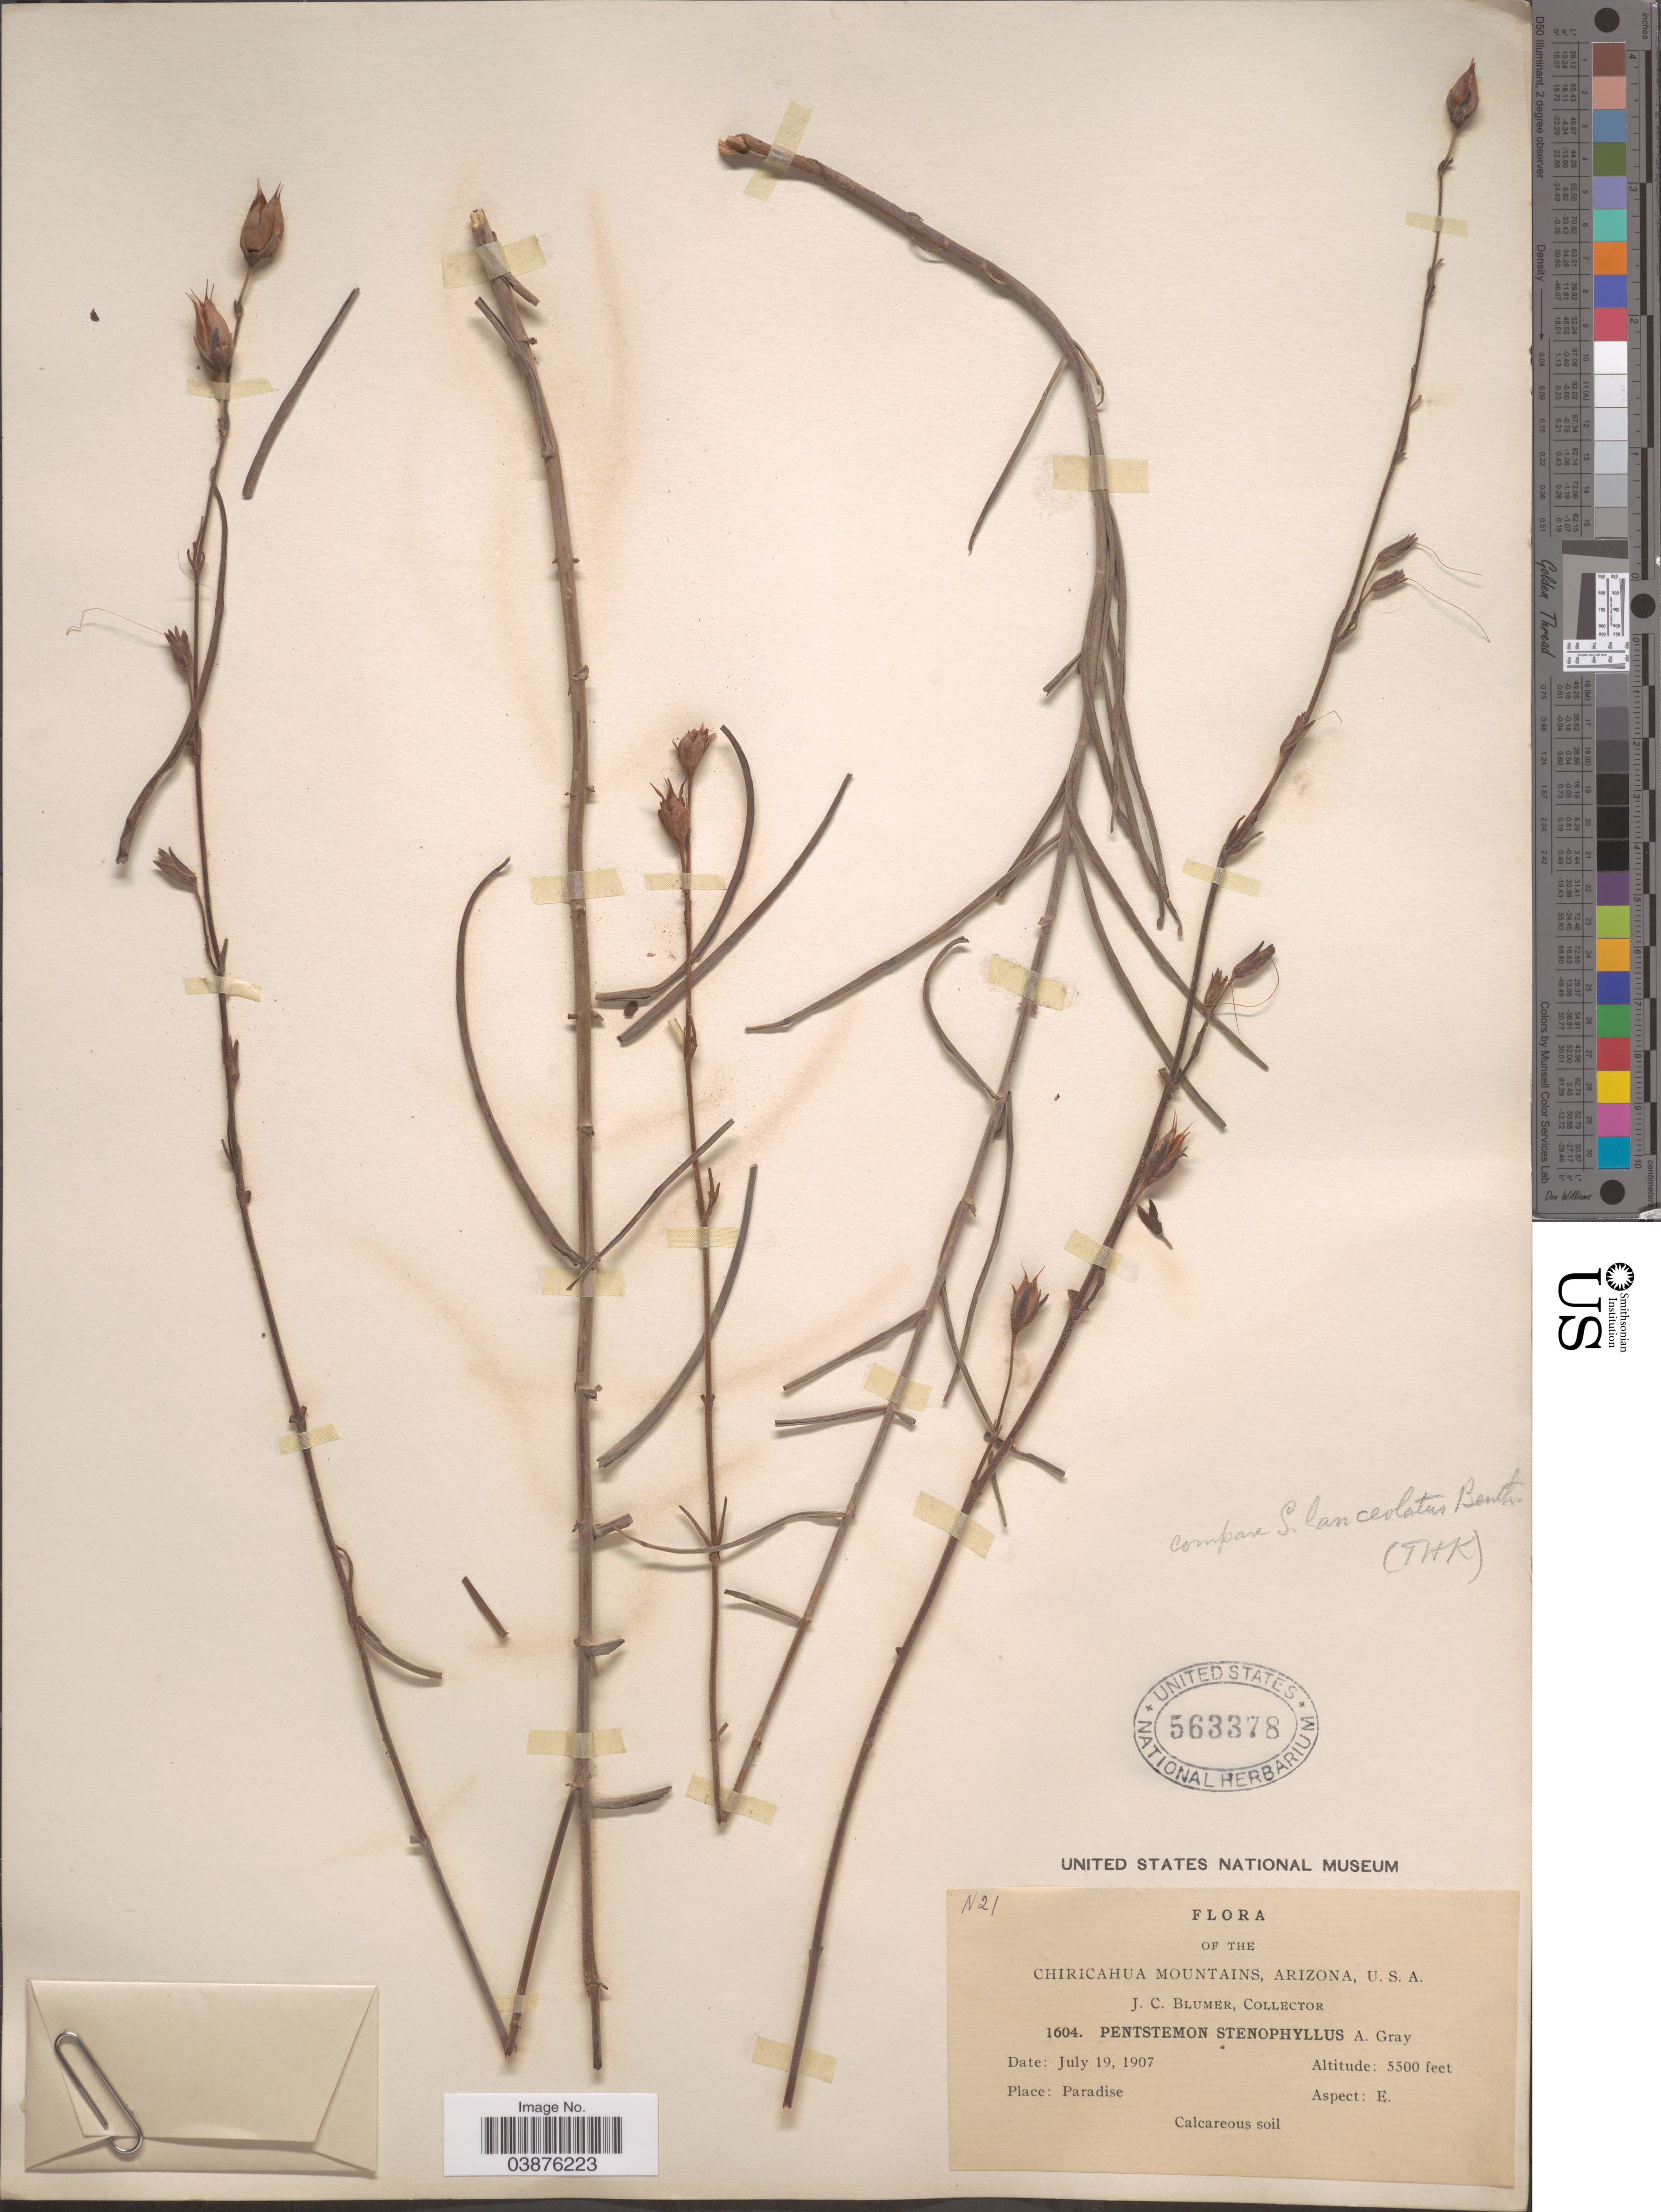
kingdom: Plantae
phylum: Tracheophyta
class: Magnoliopsida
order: Lamiales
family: Plantaginaceae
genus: Penstemon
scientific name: Penstemon lanceolatus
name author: Benth.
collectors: J. C. Blumer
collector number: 1604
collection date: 1907-07-19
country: United States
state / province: Arizona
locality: Chiricahua Mountains. Paradise.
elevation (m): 1676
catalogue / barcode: US 563378